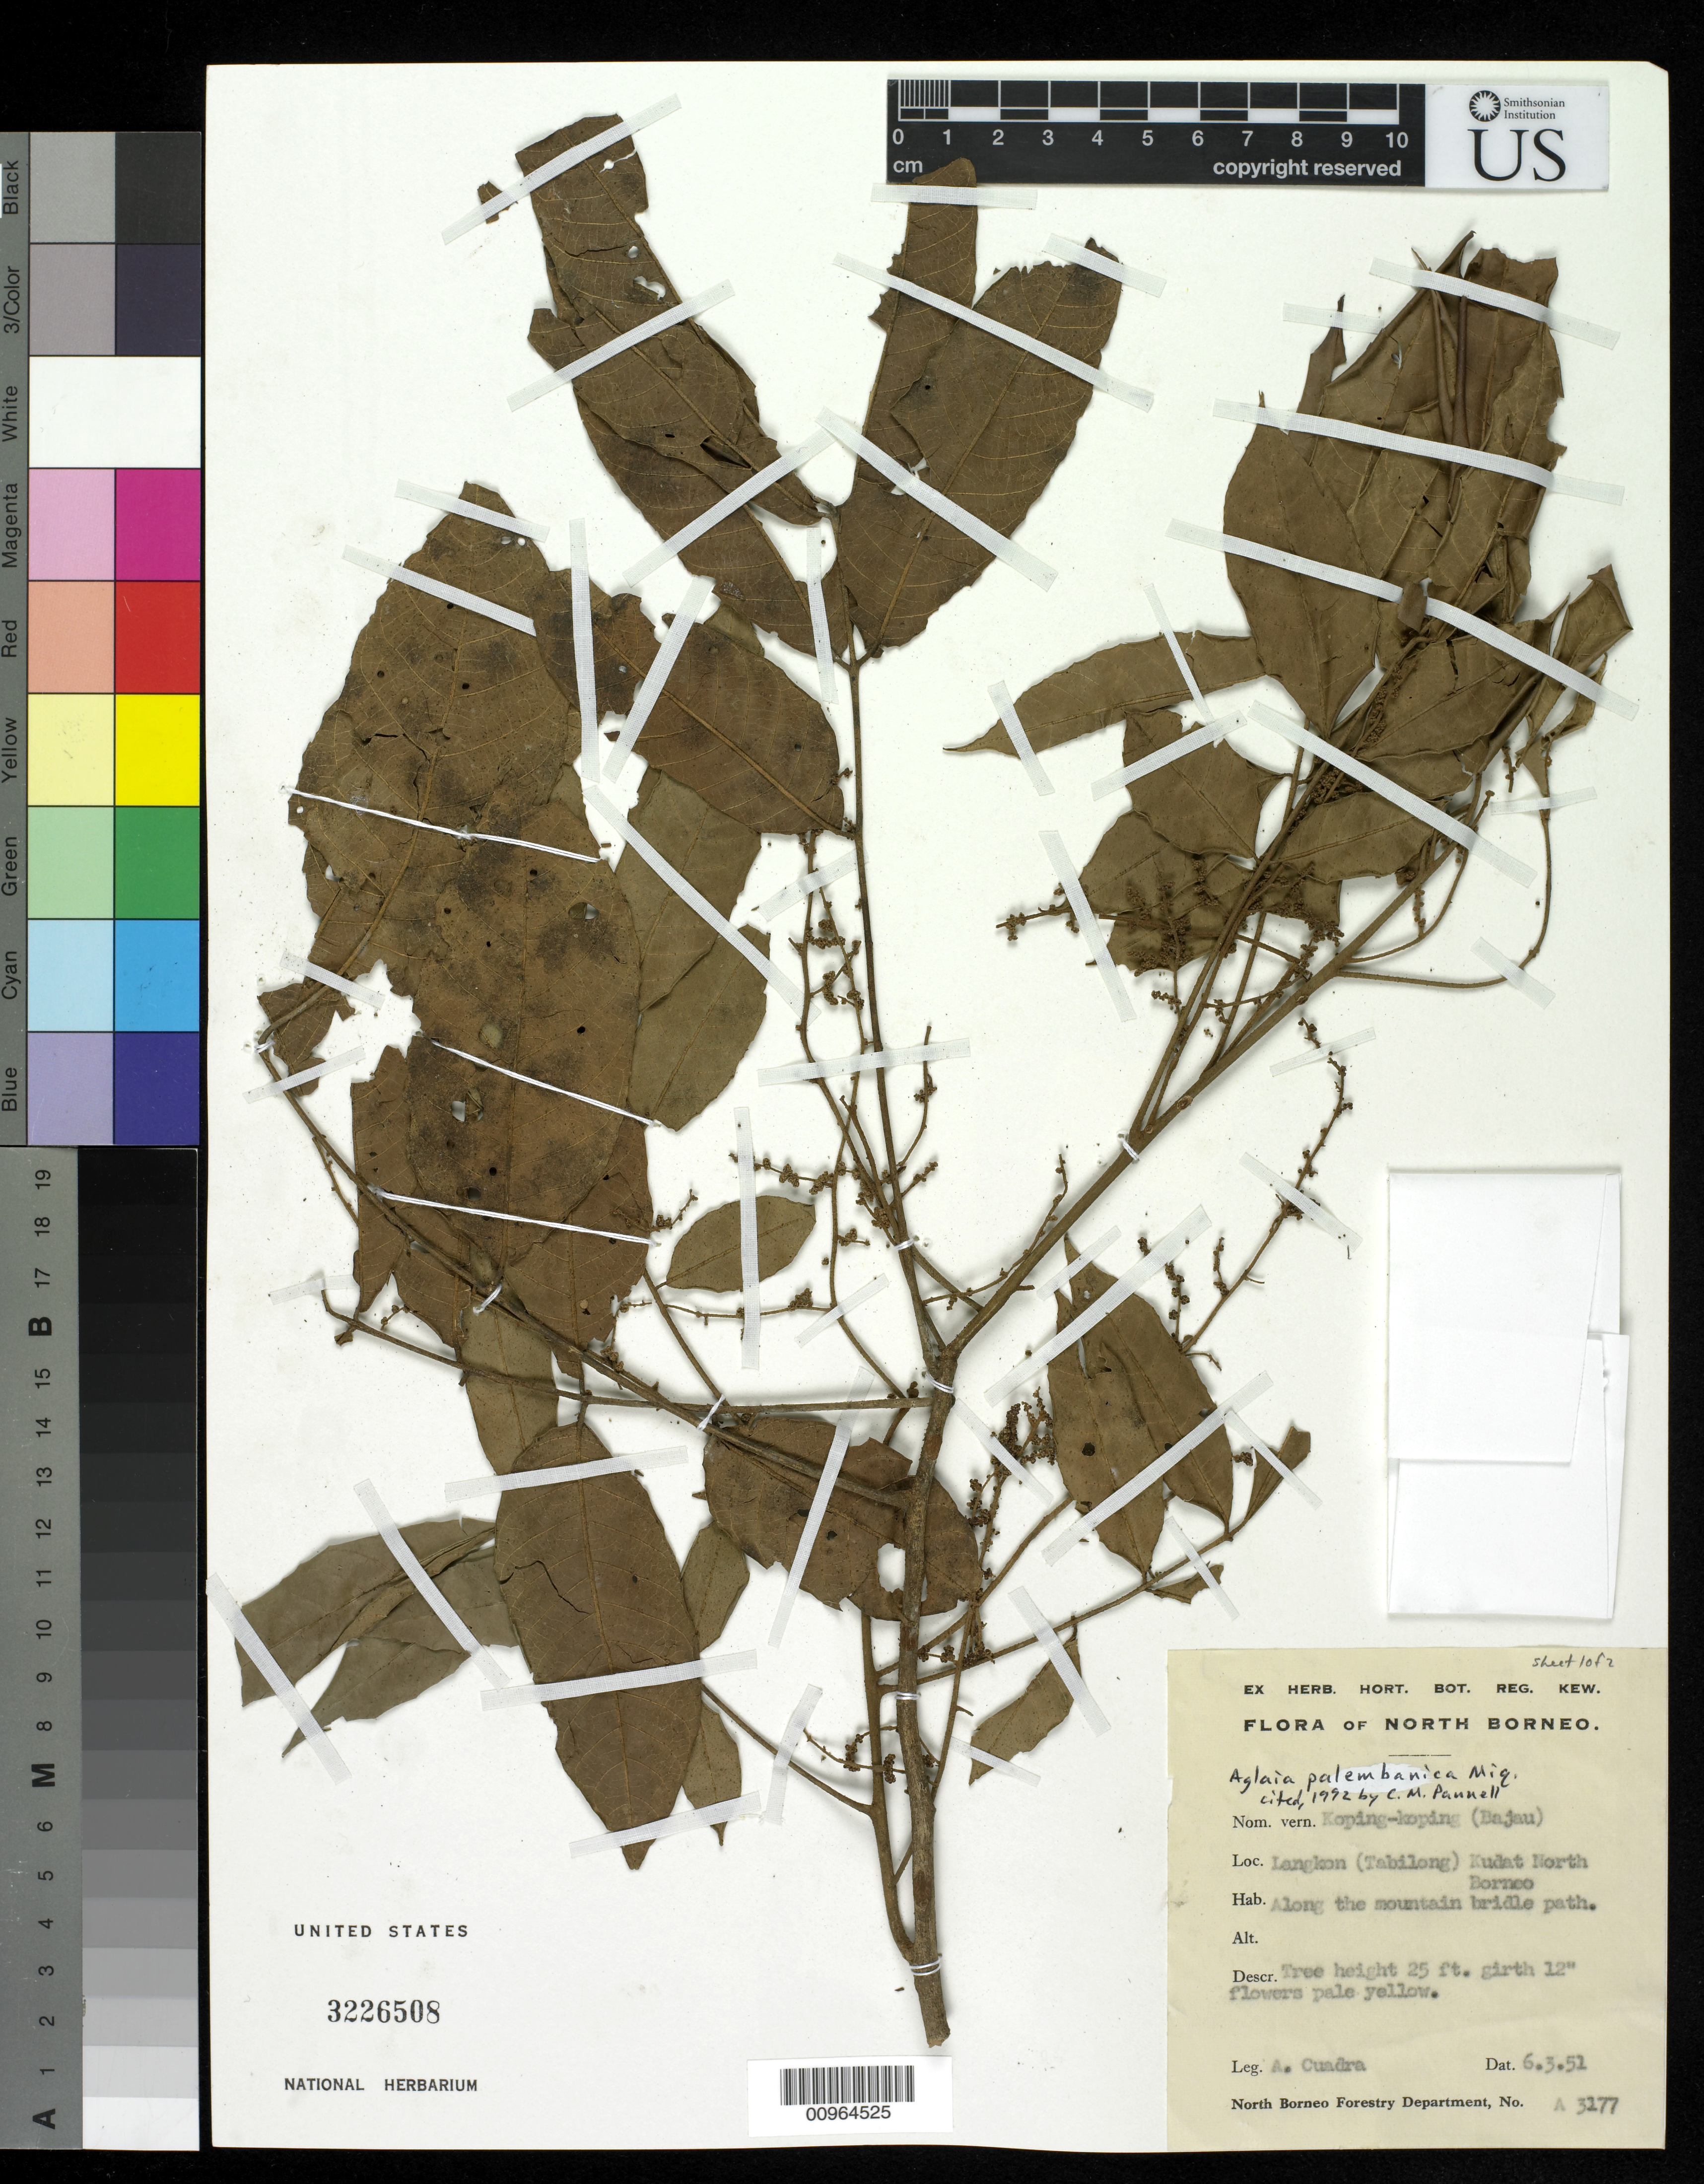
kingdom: Plantae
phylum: Tracheophyta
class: Magnoliopsida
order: Sapindales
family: Meliaceae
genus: Aglaia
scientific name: Aglaia palembanica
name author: Miq.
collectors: A. Cuadra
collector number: A 3177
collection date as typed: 06 Mar 1951 or 03 Sep 1951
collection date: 1951-03-06 or 1951-09-03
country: Malaysia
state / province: Sabah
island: Borneo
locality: Langkon (Tabilong) Kudat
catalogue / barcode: US 3226508